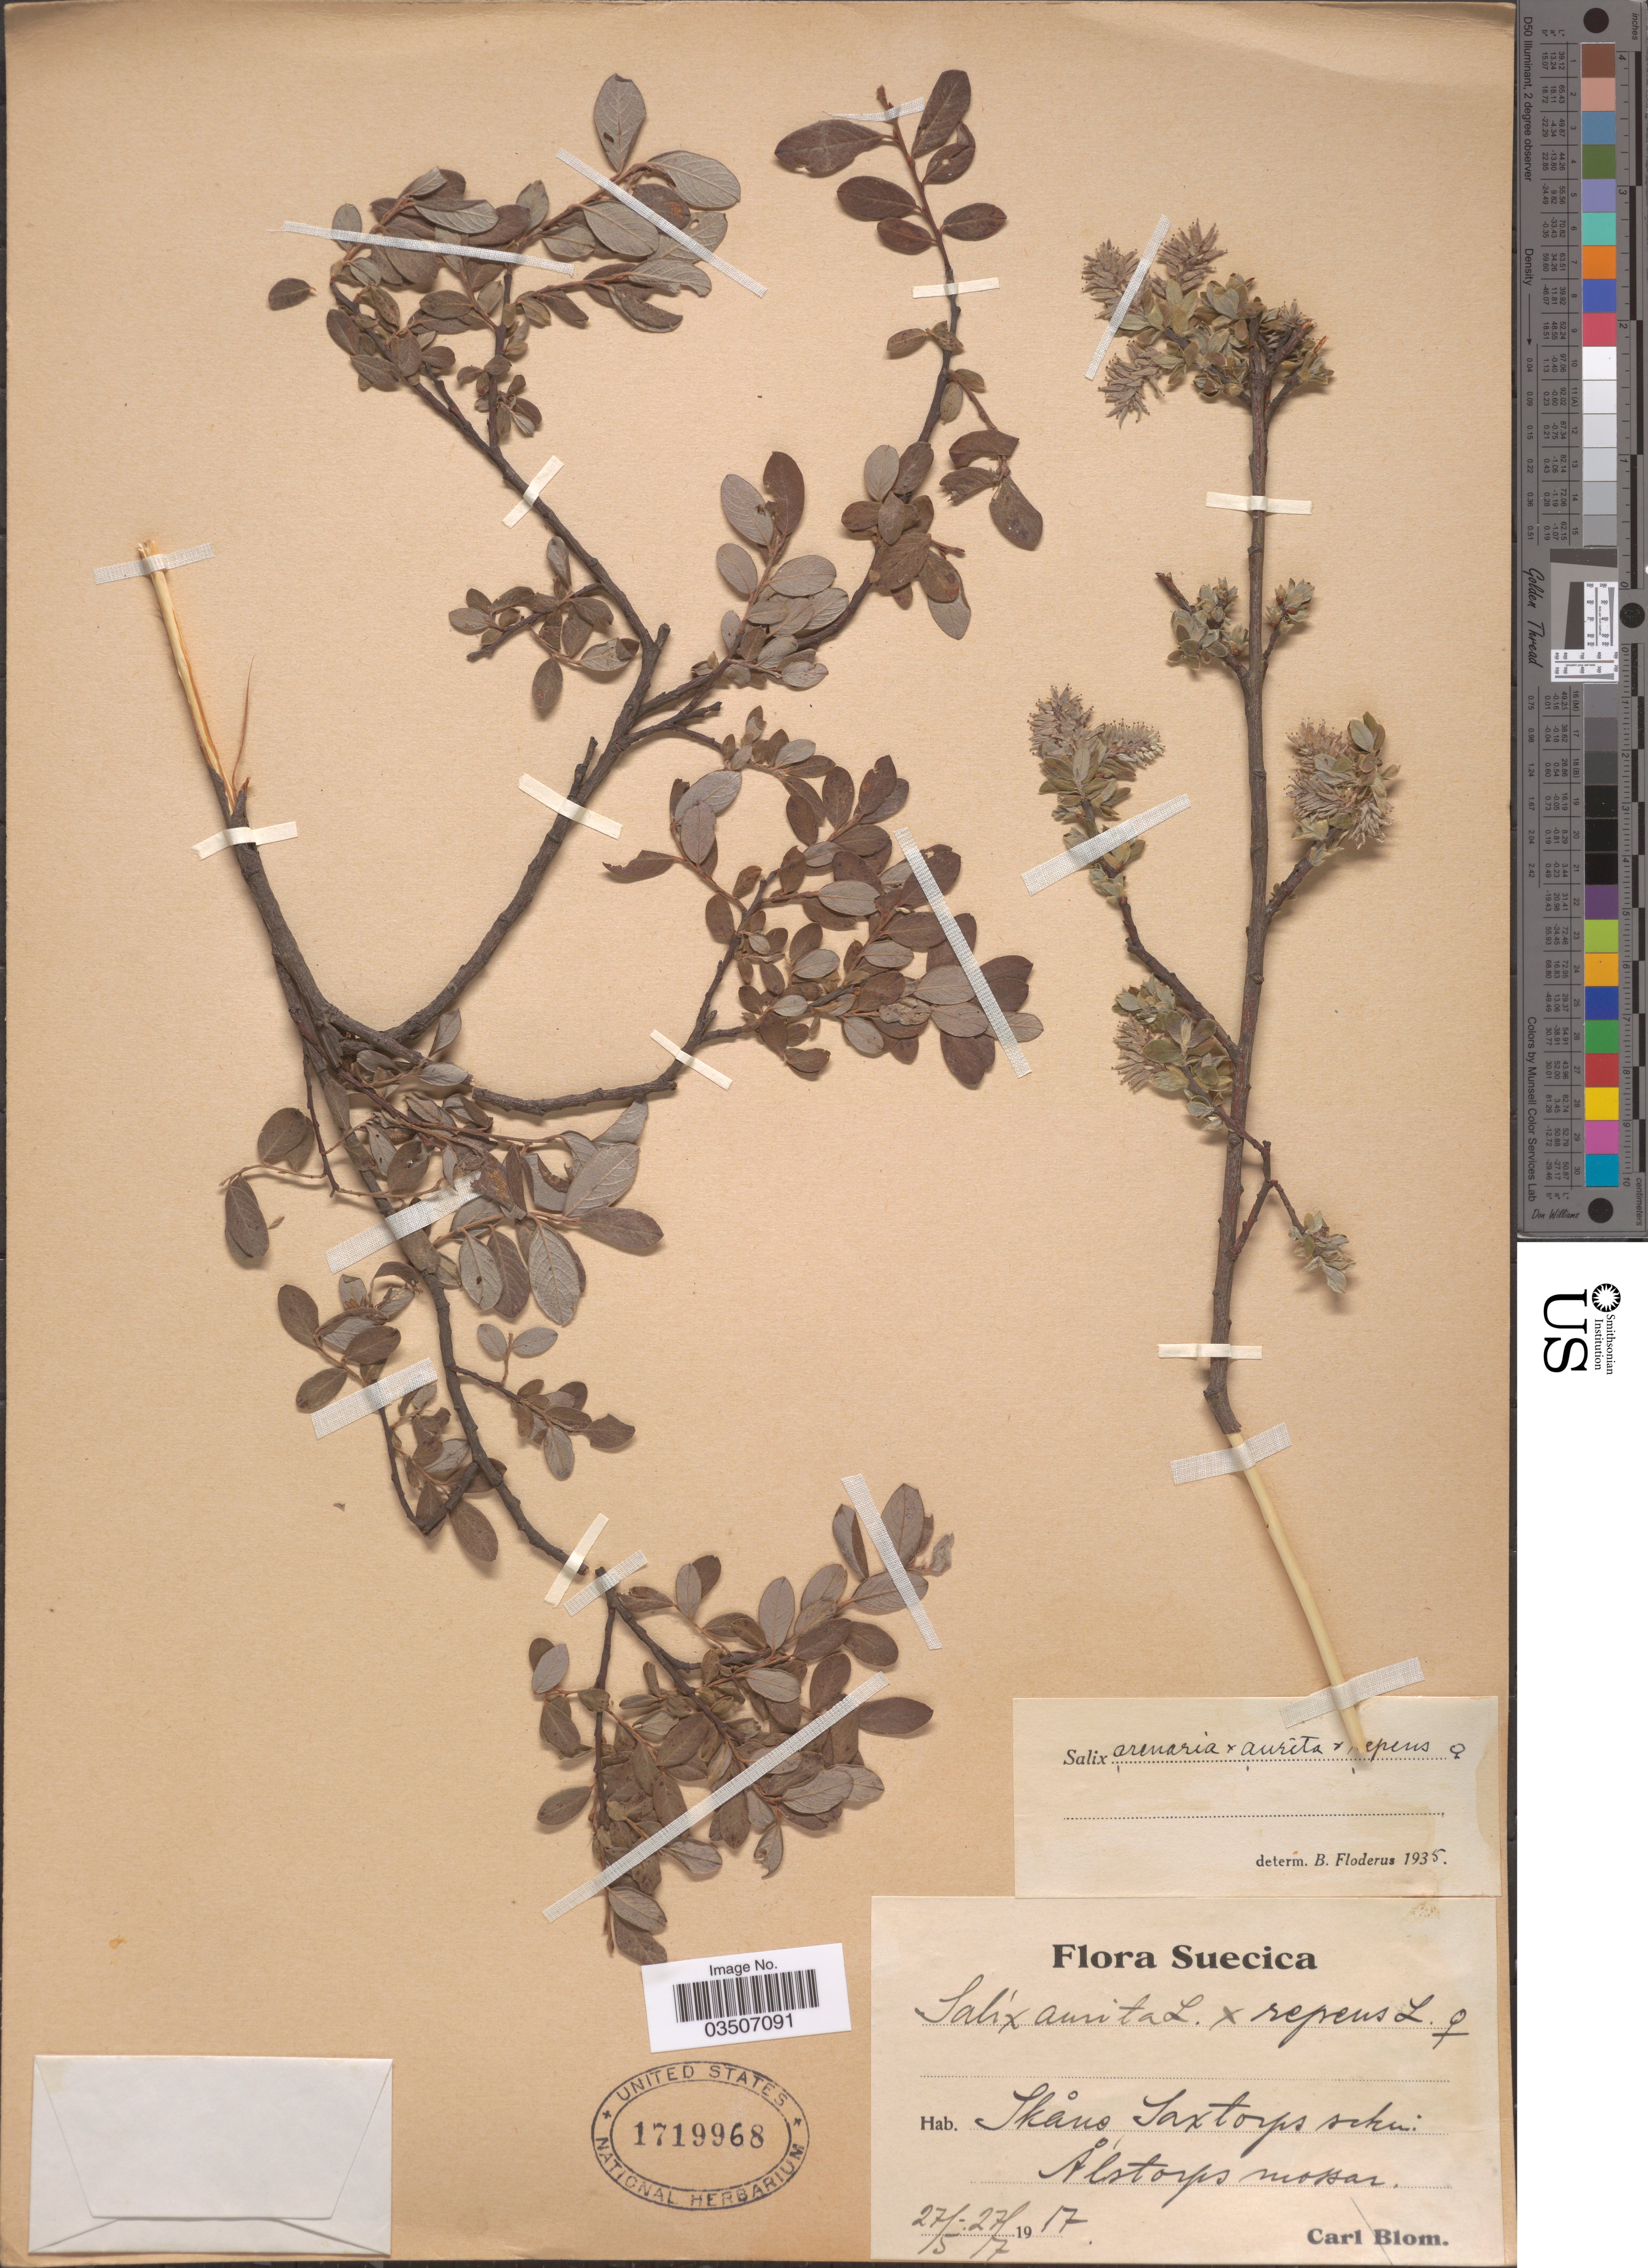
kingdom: Plantae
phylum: Tracheophyta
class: Magnoliopsida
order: Malpighiales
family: Salicaceae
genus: Salix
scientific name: Salix arenaria x S. aurita L. x S. repens L.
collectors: C. H. Blom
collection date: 1917-05-27/1917-07-27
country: Sweden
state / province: Skåne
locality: Skåne, Saxtorp skn. Ålstorp.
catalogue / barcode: US 1719968